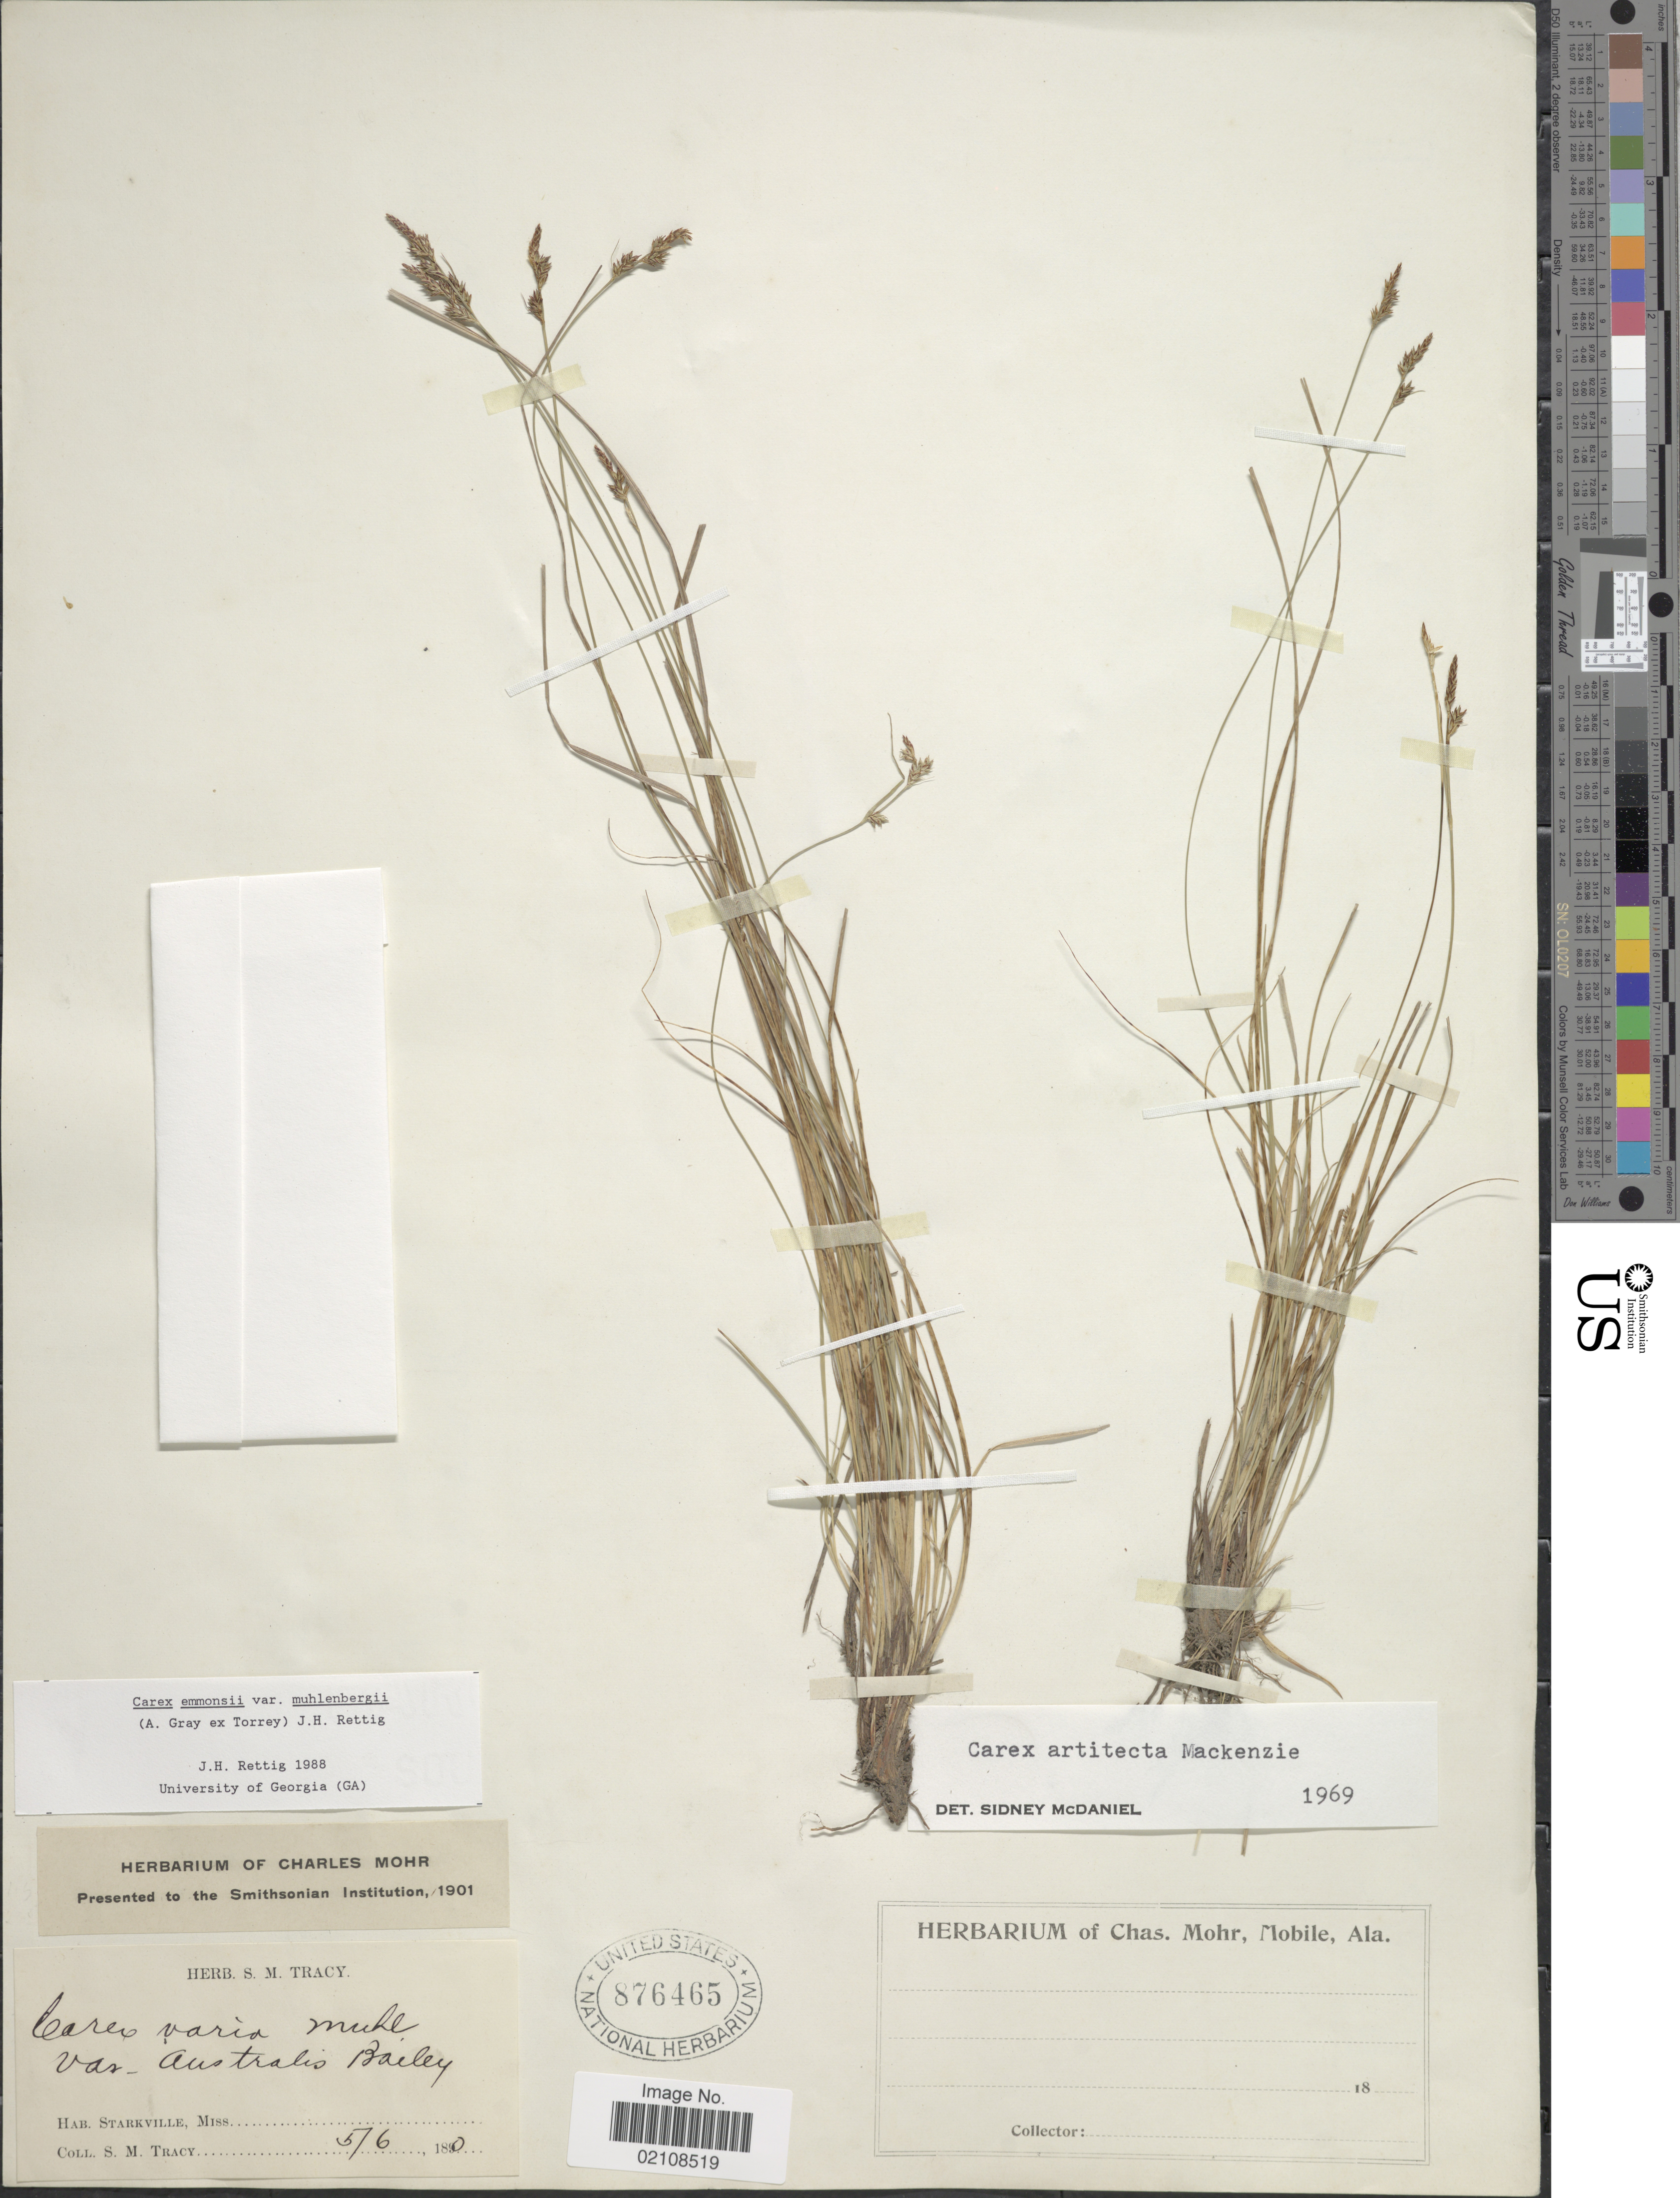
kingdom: Plantae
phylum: Tracheophyta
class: Liliopsida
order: Poales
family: Cyperaceae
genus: Carex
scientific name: Carex albicans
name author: Willd. ex Spreng.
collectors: S. M. Tracy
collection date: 1890-06-05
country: United States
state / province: Mississippi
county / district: Oktibbeha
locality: Starkville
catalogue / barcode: US 876465